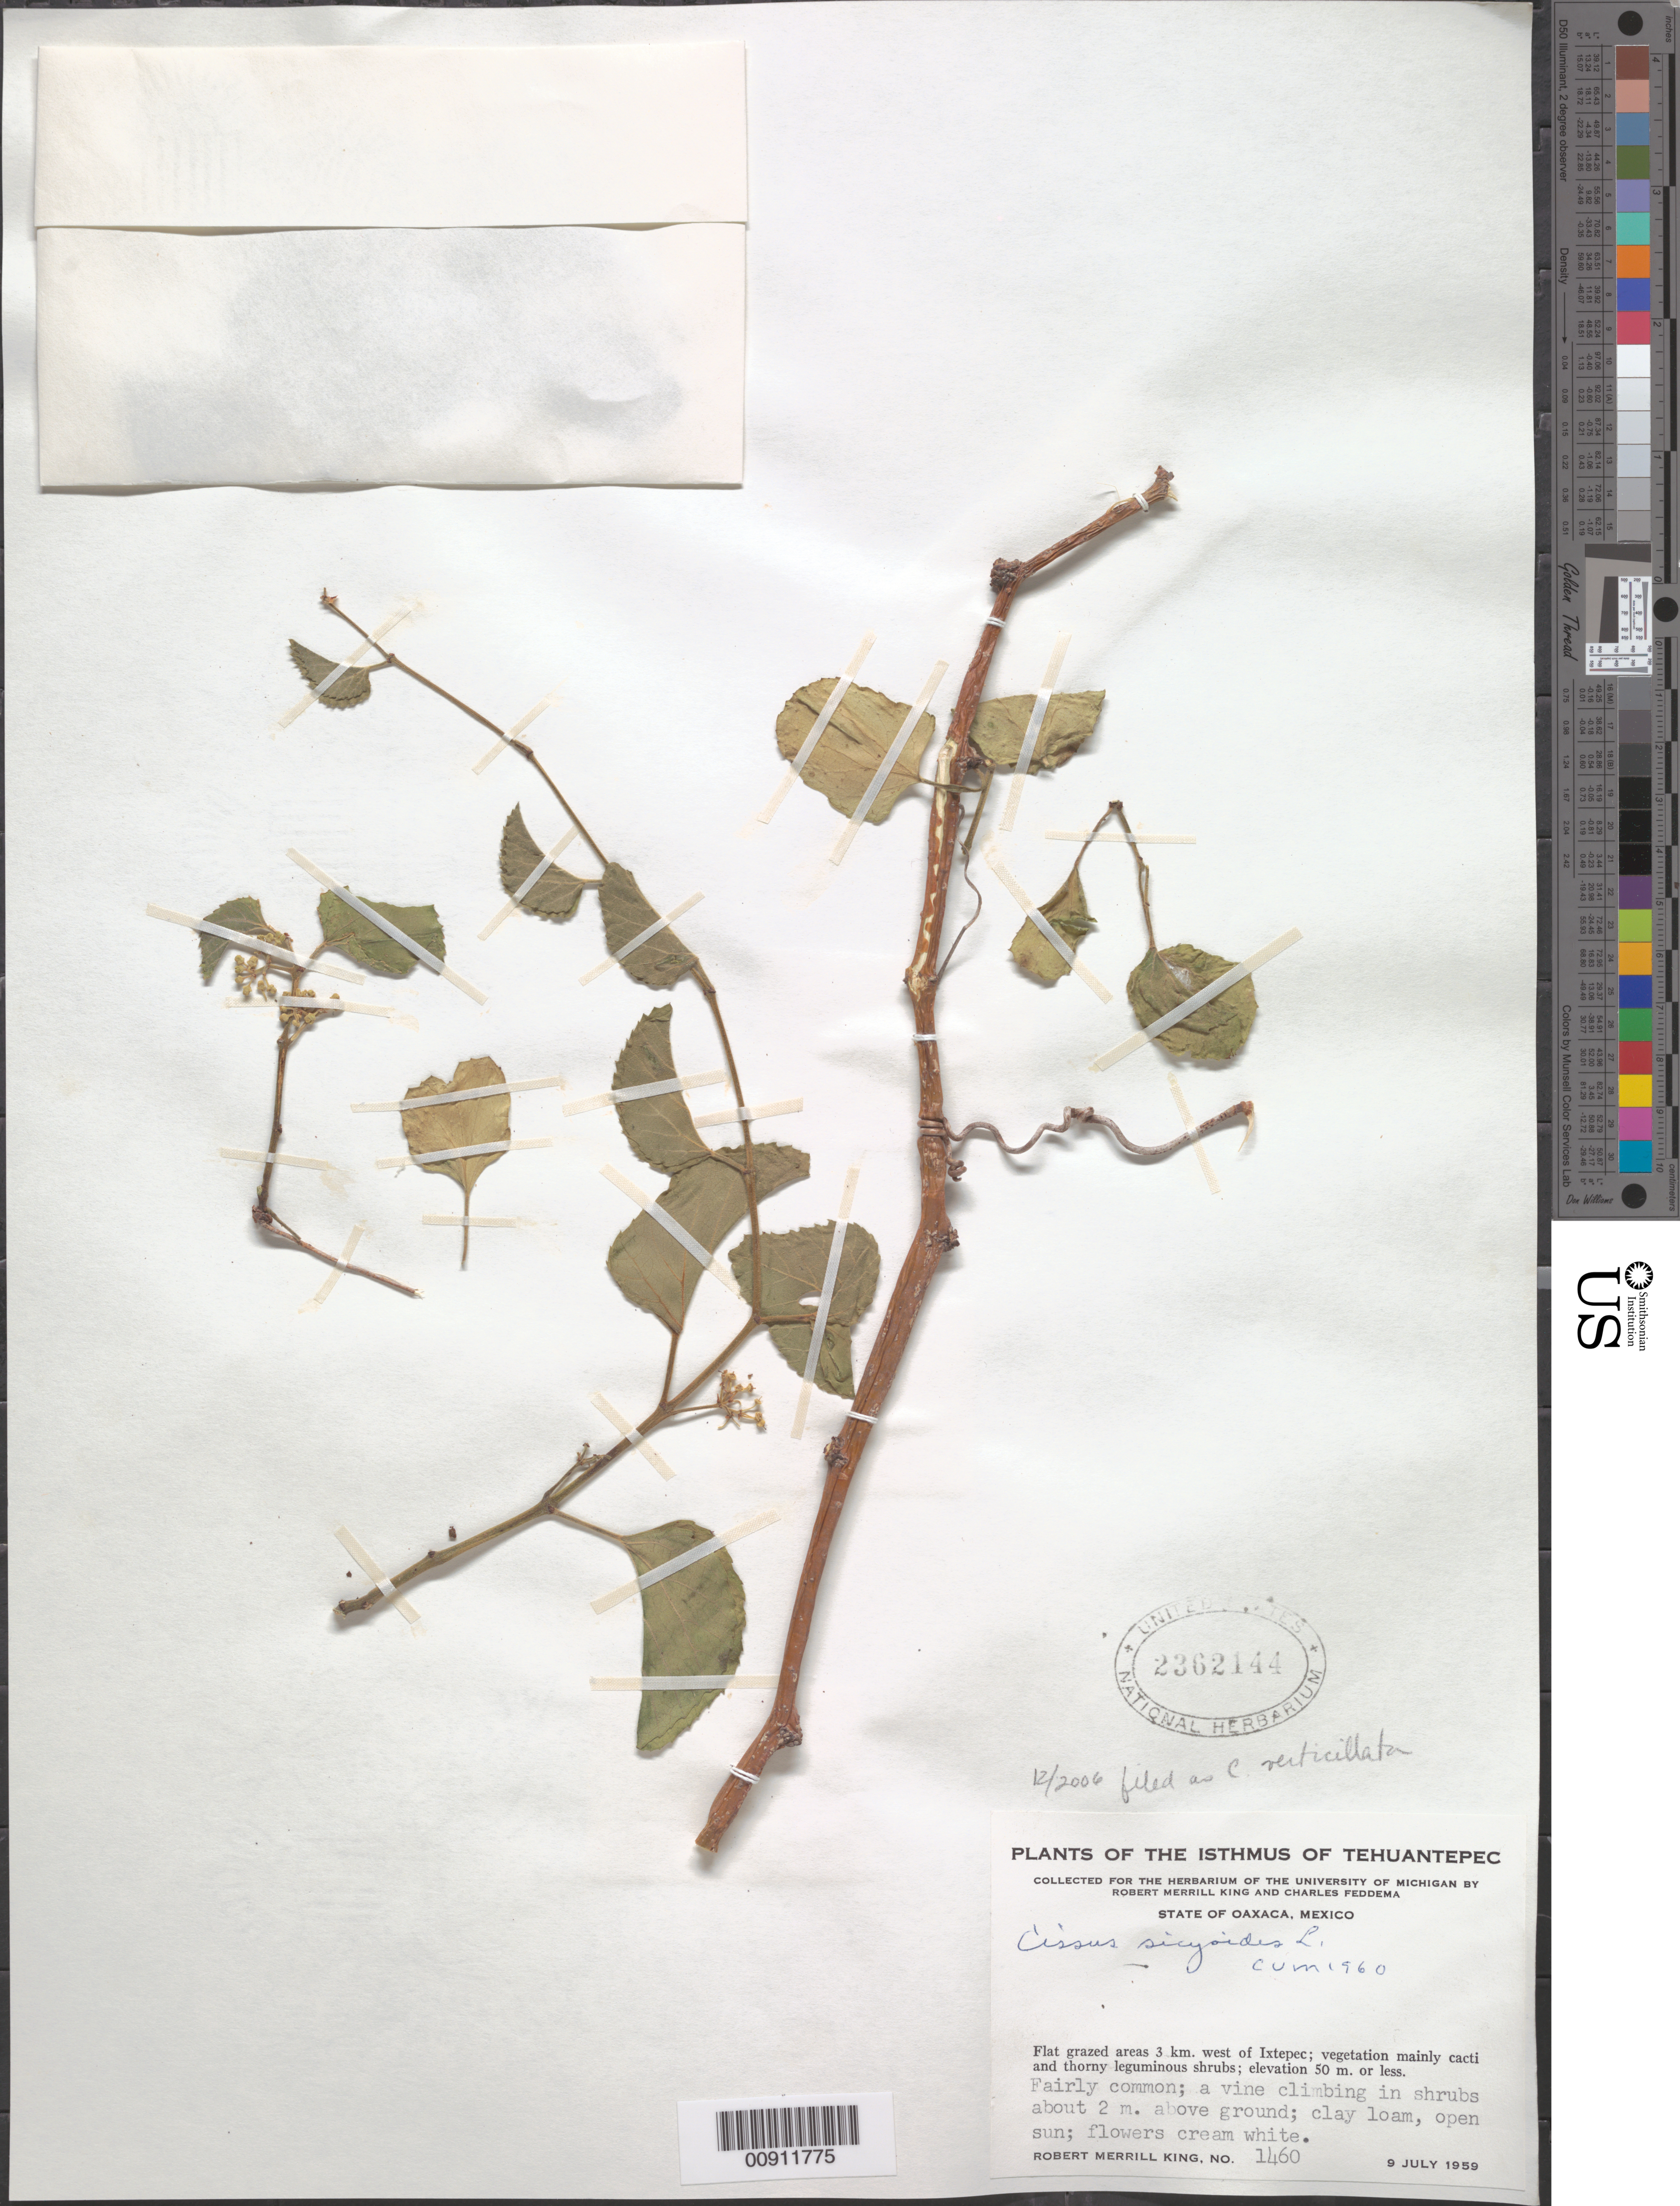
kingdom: Plantae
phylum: Tracheophyta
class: Magnoliopsida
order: Vitales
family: Vitaceae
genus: Cissus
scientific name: Cissus verticillata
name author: (L.) Nicolson & C.E. Jarvis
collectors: R. M. King & C. Feddema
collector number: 1460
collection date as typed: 09 Jul 1959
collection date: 1959-07-09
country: Mexico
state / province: Oaxaca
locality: Flat grazed areas 3 km. west of Ixtepec. State of Oaxaca.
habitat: Flat grazed areas; veg. mainly cacti & thorny leguminous shrubs. Vine climbing in shrubs about 2 m. above ground; clay loam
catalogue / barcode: US 2362144